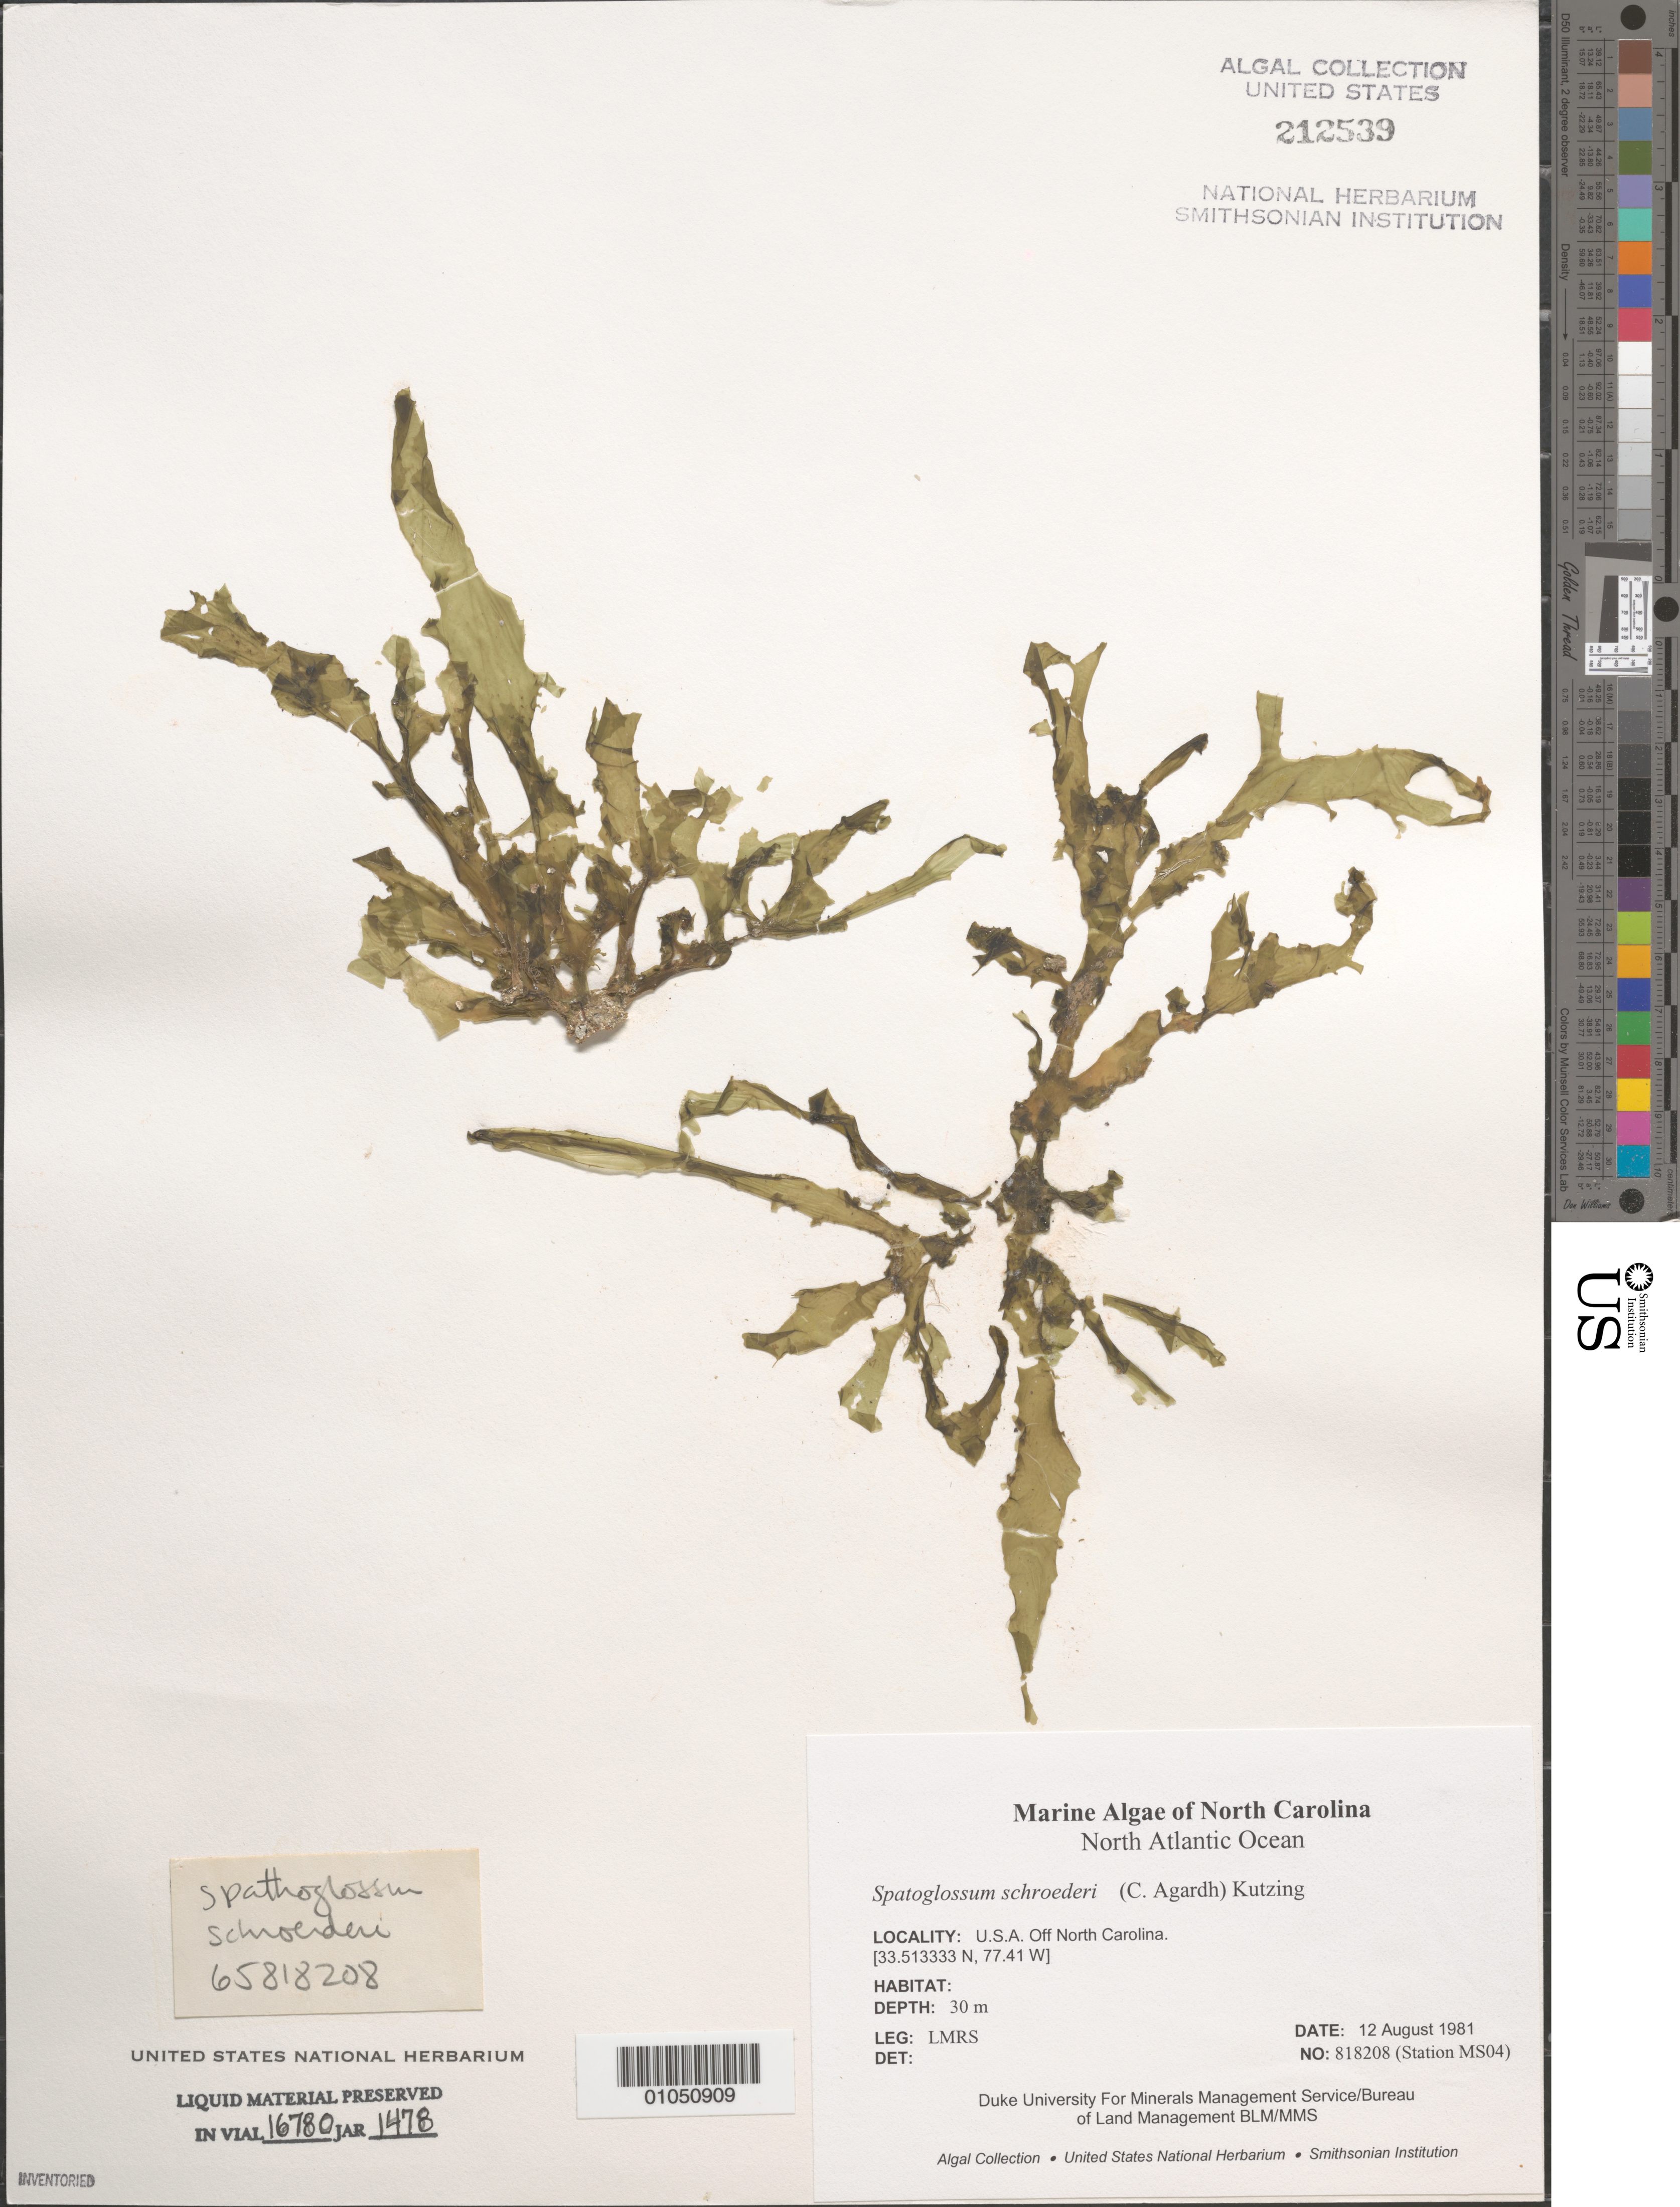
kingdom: Chromista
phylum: Ochrophyta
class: Phaeophyceae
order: Dictyotales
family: Dictyotaceae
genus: Spatoglossum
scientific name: Spatoglossum schroederi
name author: (C. Agardh) Kütz.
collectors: LMRS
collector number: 818208 (Station MS04)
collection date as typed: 12 Aug 1981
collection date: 1981-08-12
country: United States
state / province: North Carolina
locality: North Atlantic Ocean off North Carolina coast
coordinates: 33.513333 N, 77.41 W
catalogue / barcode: US 212539